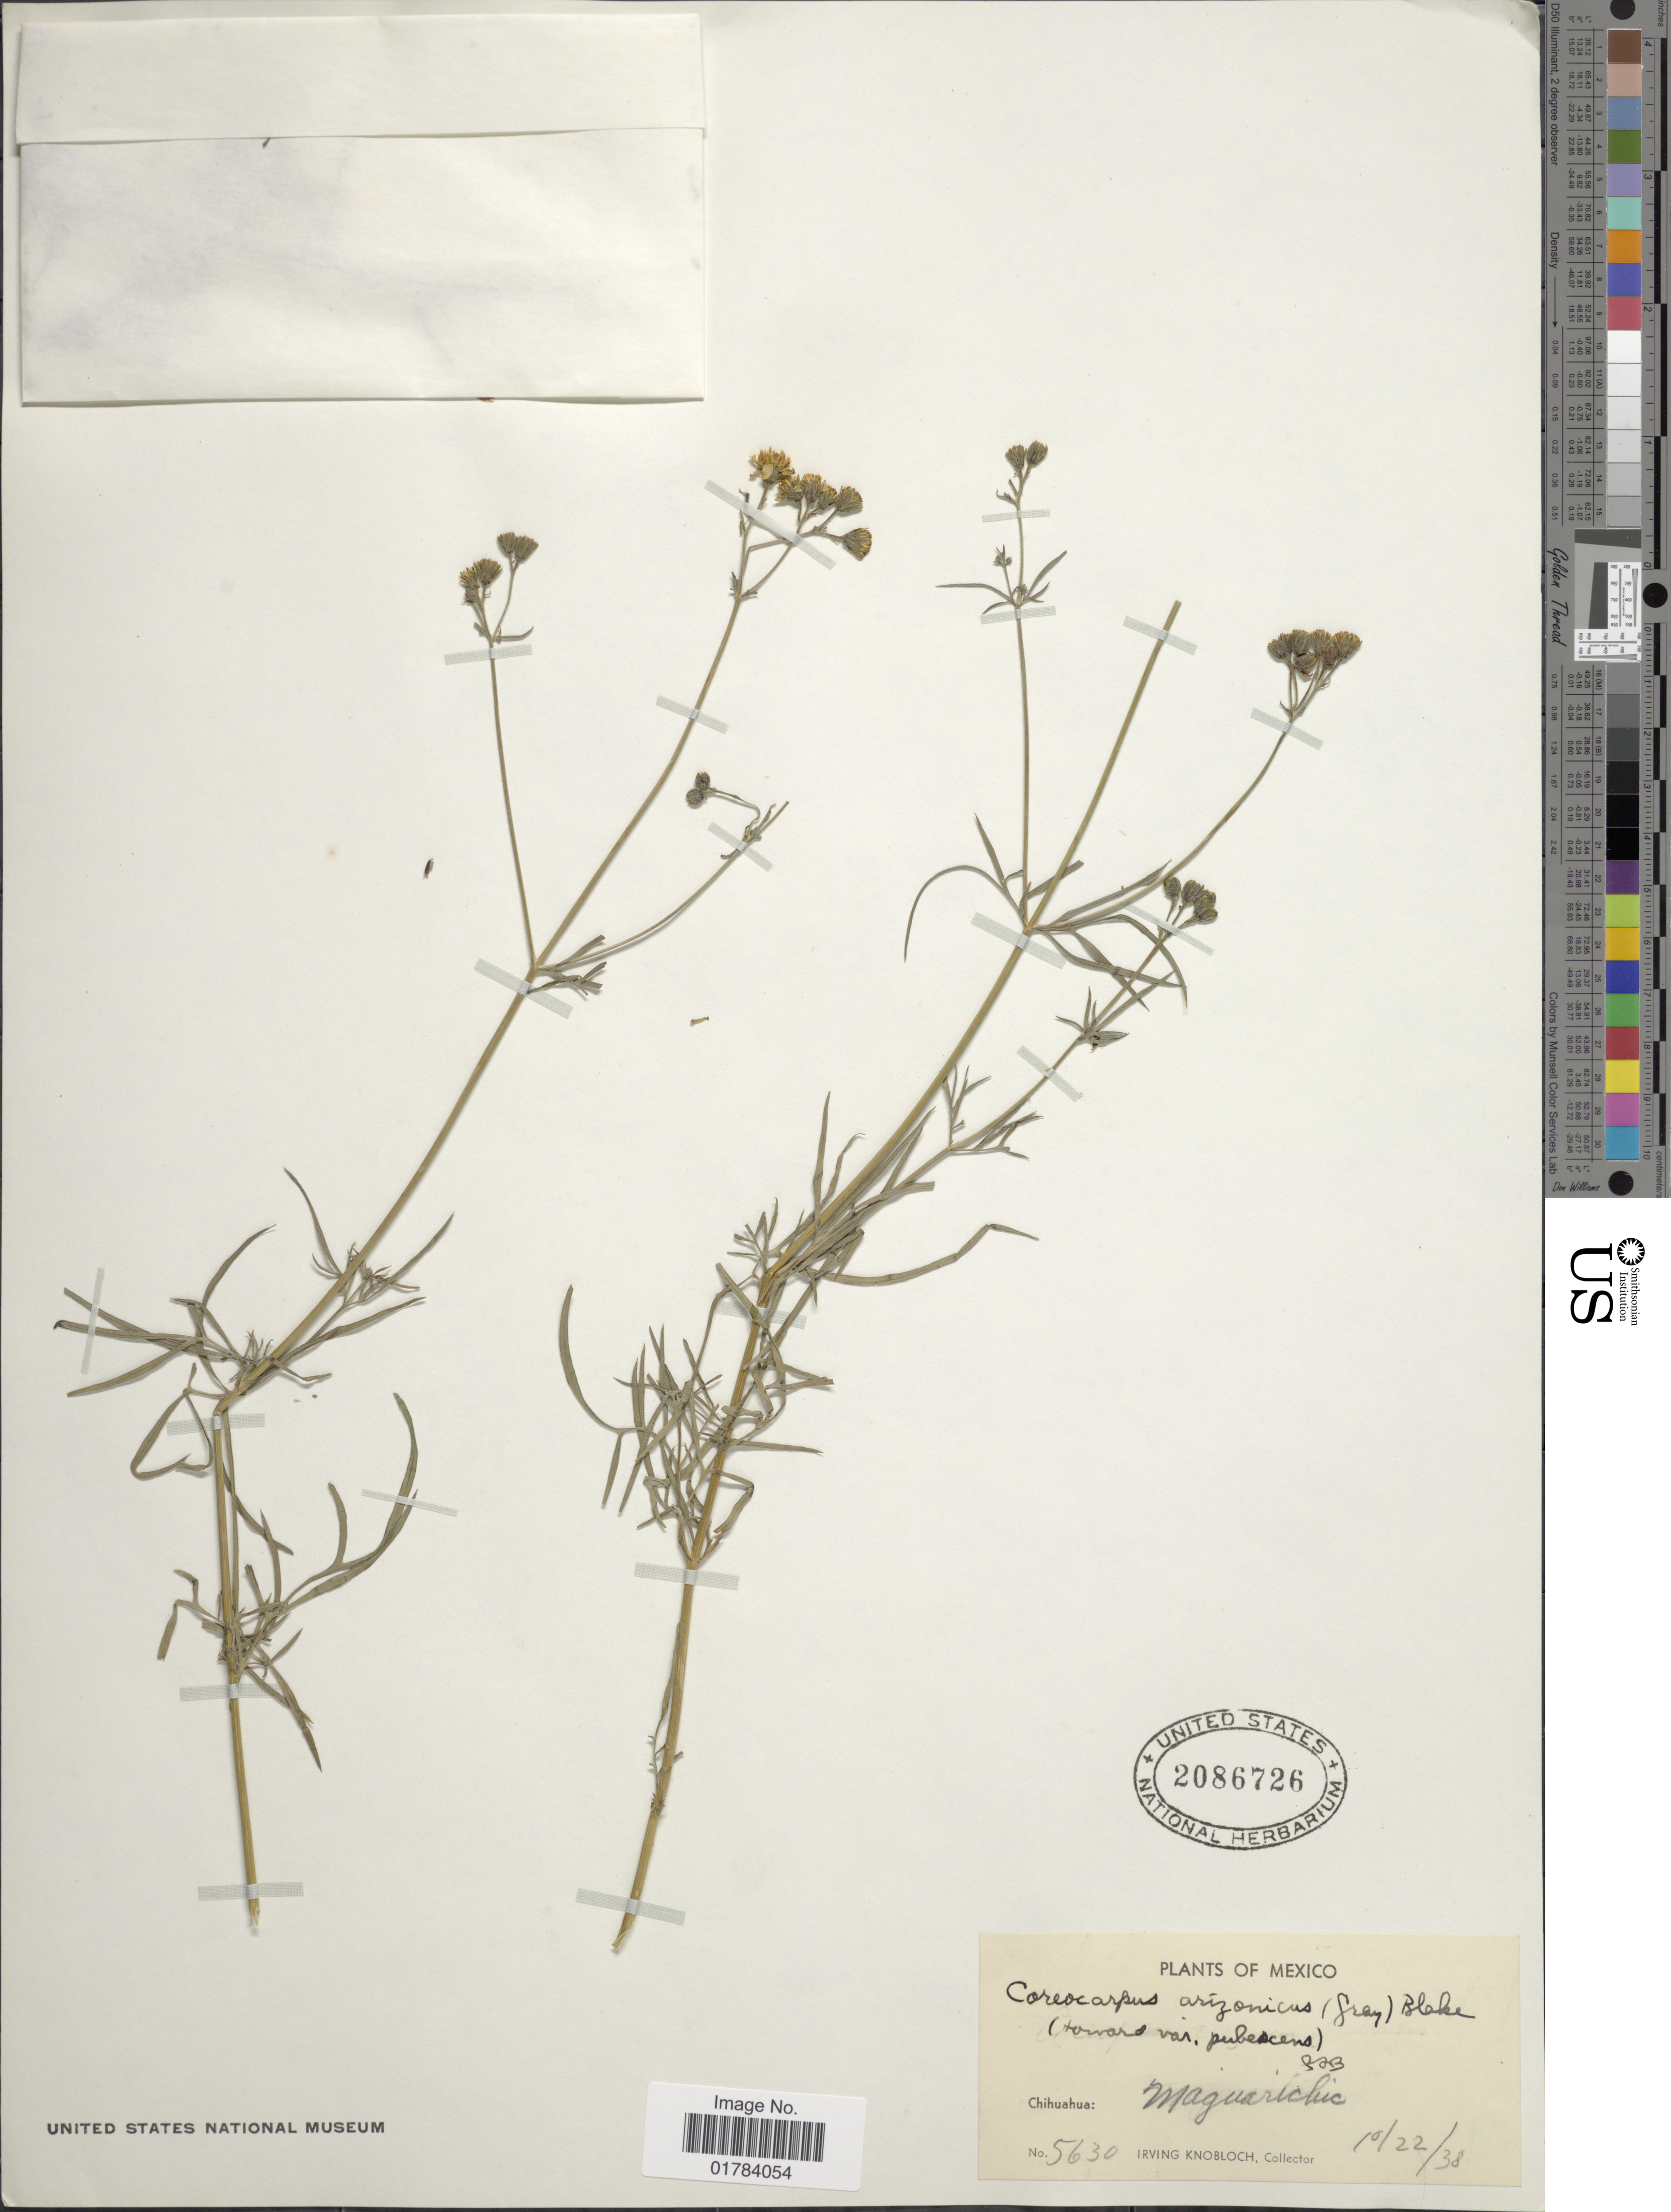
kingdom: Plantae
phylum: Tracheophyta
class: Magnoliopsida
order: Asterales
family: Asteraceae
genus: Coreocarpus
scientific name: Coreocarpus arizonicus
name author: (A. Gray) S.F. Blake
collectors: I. W. Knobloch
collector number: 5630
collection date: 1938-10-22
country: Mexico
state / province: Chihuahua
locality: Mojarachi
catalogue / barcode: US 2086726